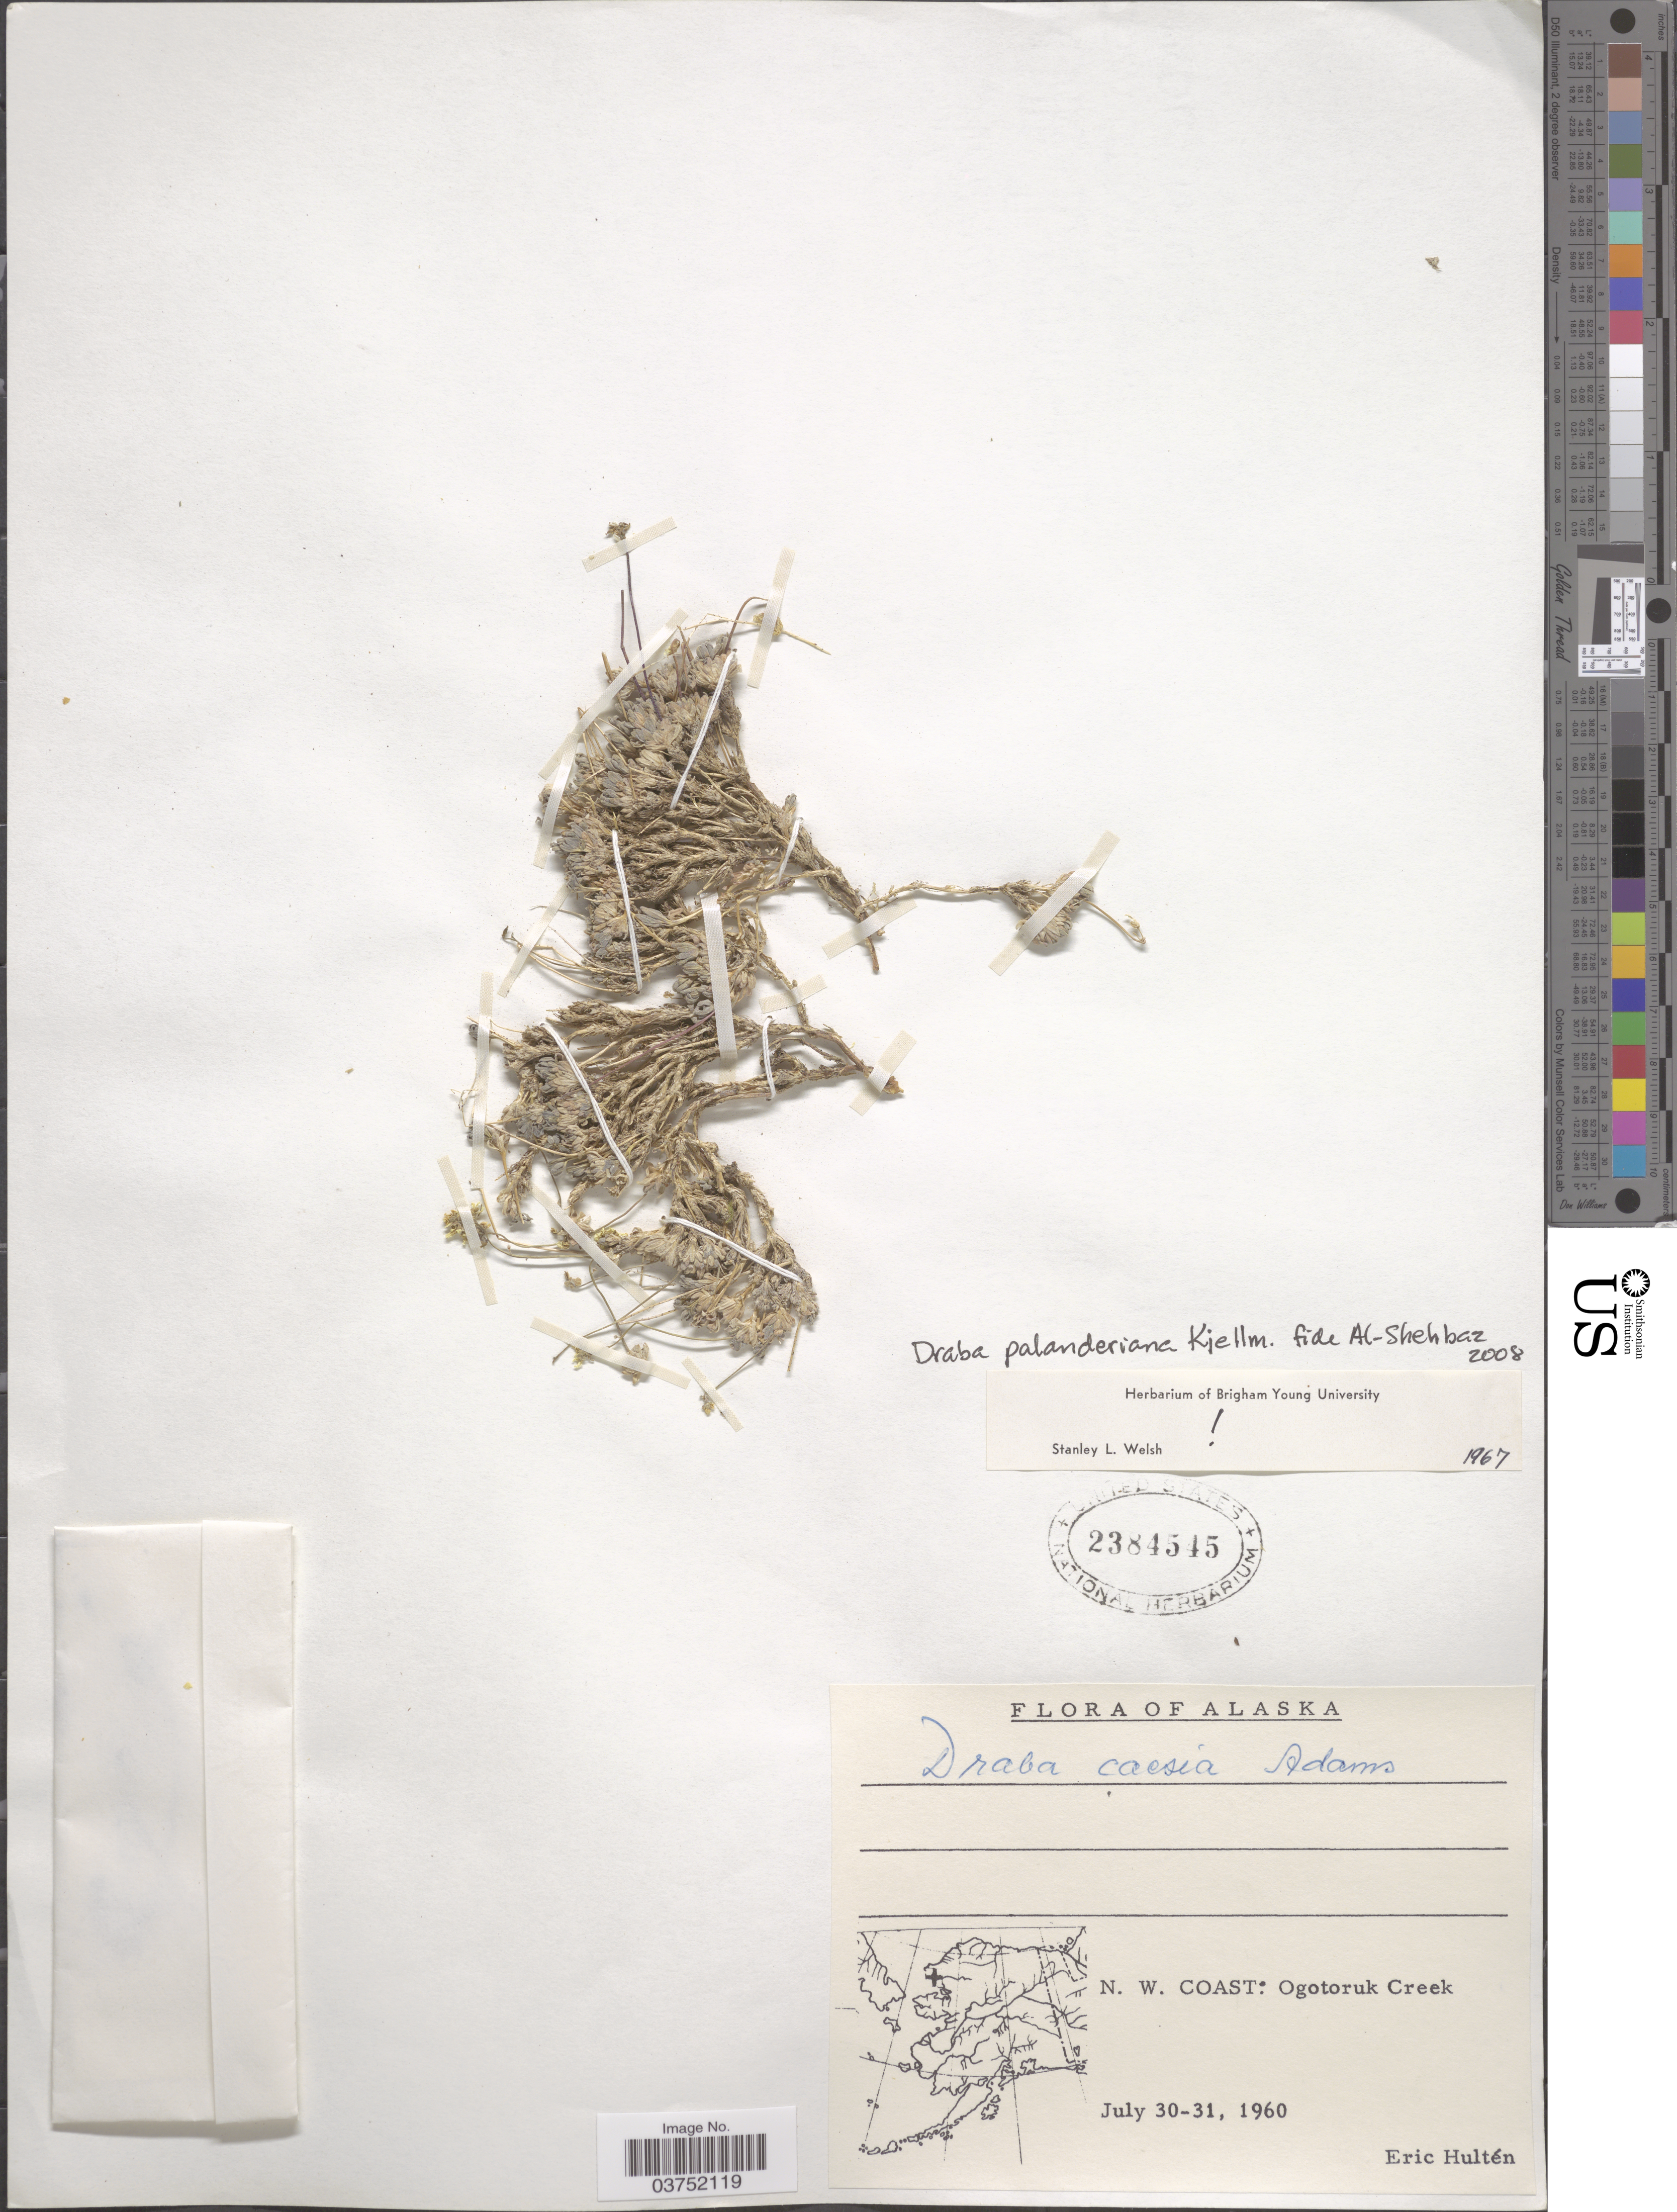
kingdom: Plantae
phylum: Tracheophyta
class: Magnoliopsida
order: Brassicales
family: Brassicaceae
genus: Draba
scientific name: Draba palanderiana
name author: Kjellm.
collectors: E. G. Hultén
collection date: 1960-07-30/1960-07-31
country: United States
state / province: Alaska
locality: N.W. Coast: Ogotoruk Creek.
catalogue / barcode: US 2384545